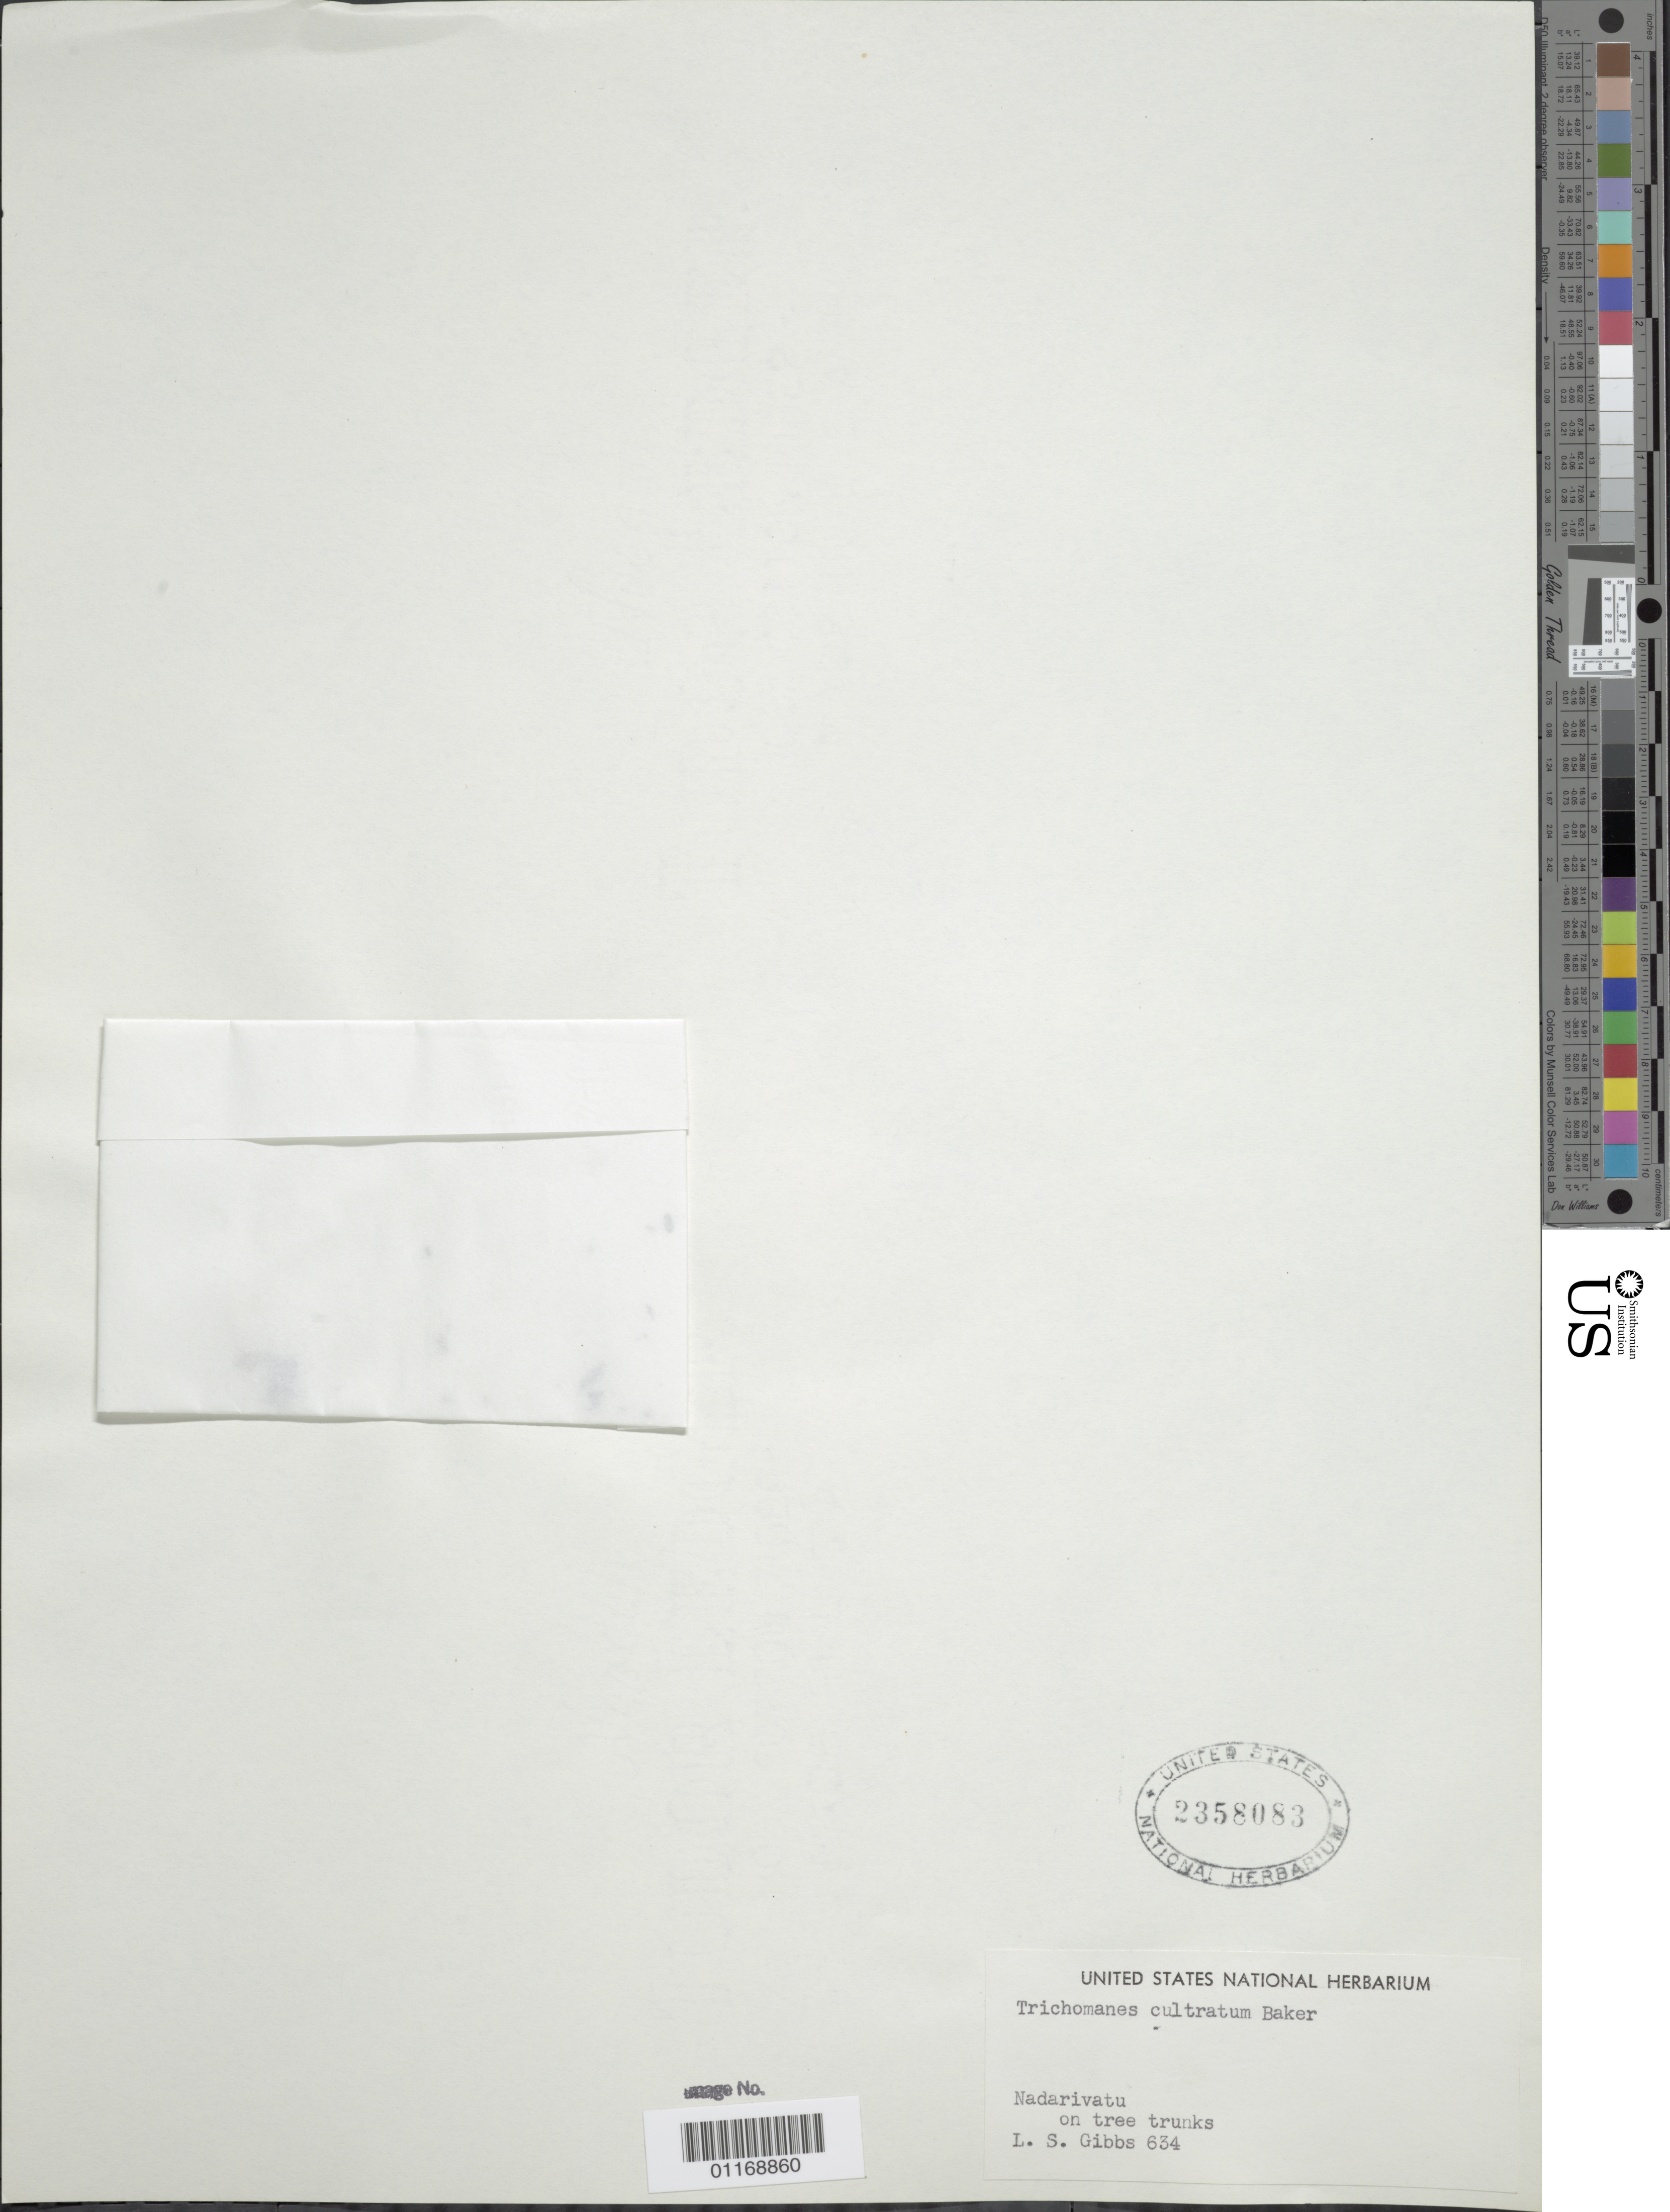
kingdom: Plantae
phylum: Tracheophyta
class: Polypodiopsida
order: Hymenophyllales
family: Hymenophyllaceae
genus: Didymoglossum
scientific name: Didymoglossum cultratum (Baker) comb. ined., 2015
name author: (Baker)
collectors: L. S.Gibbs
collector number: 634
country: Fiji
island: Viti Levu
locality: Nadarivatu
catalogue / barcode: US 2358083